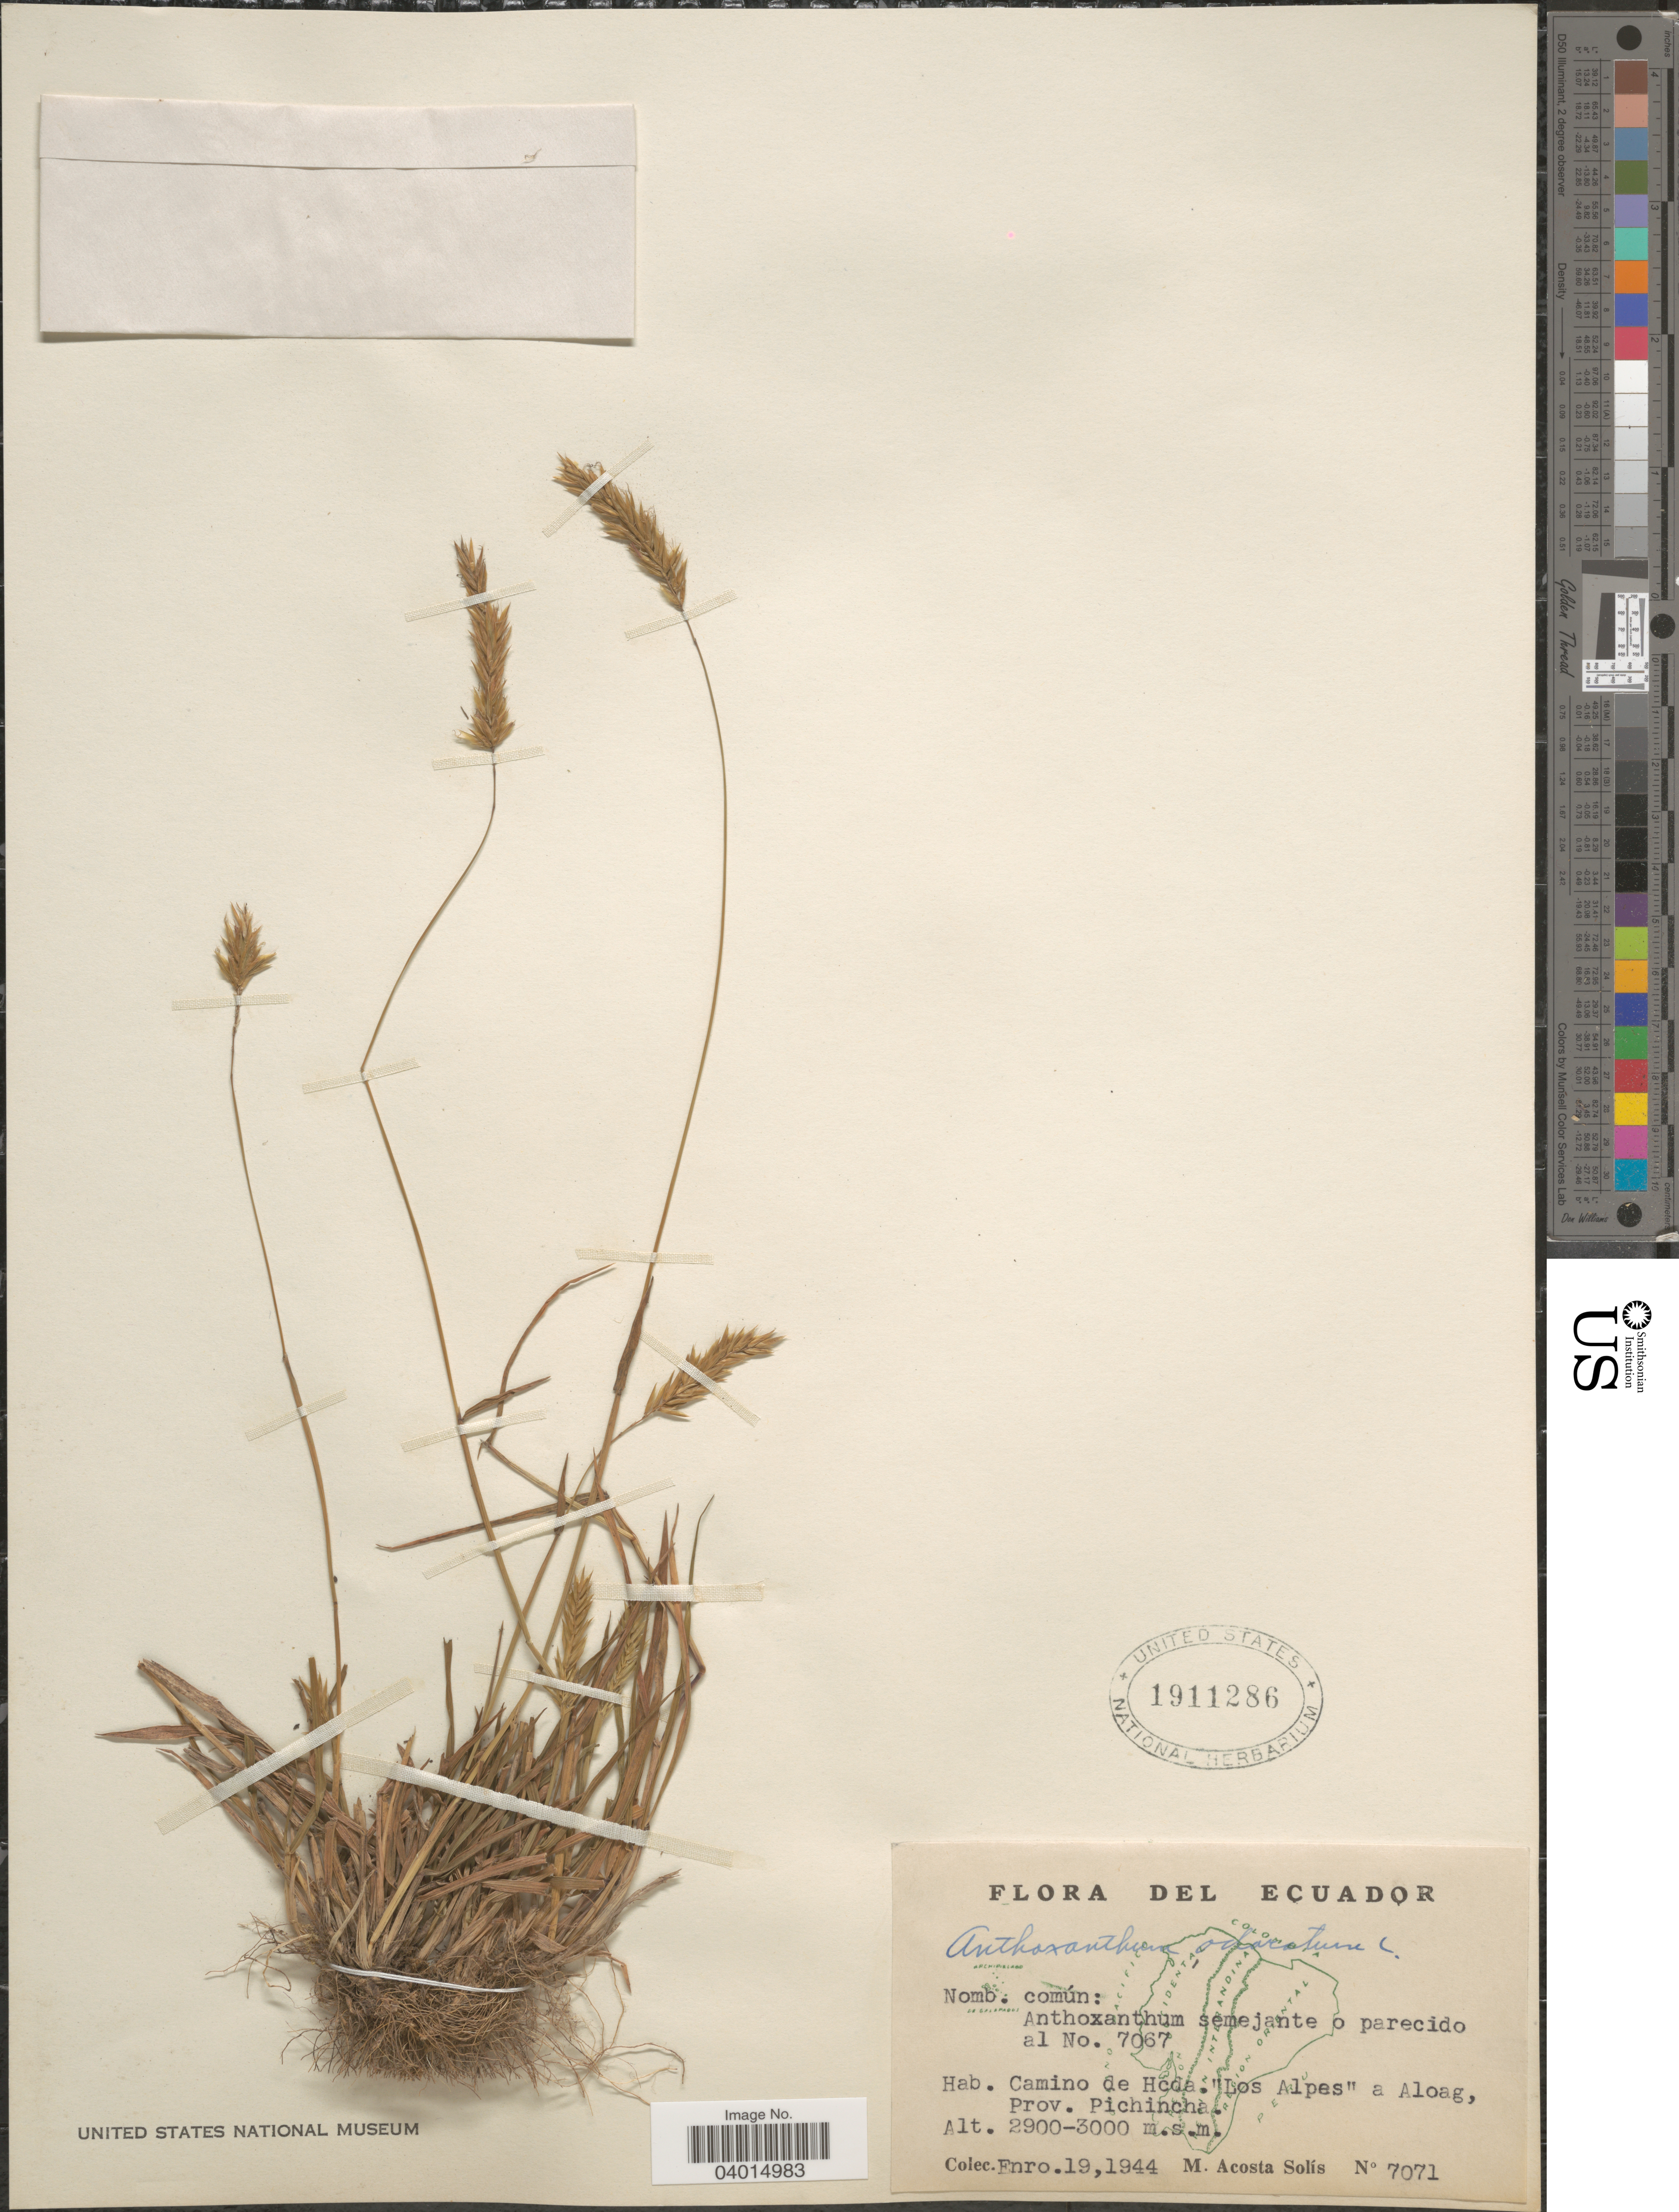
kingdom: Plantae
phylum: Tracheophyta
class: Liliopsida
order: Poales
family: Poaceae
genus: Anthoxanthum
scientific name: Anthoxanthum odoratum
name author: L.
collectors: M. Acosta Solis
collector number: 7071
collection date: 1944-01-19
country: Ecuador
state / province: Pichincha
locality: Camino de Hcda. "Los Alpes" a Aloag.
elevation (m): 2900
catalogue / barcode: US 1911286